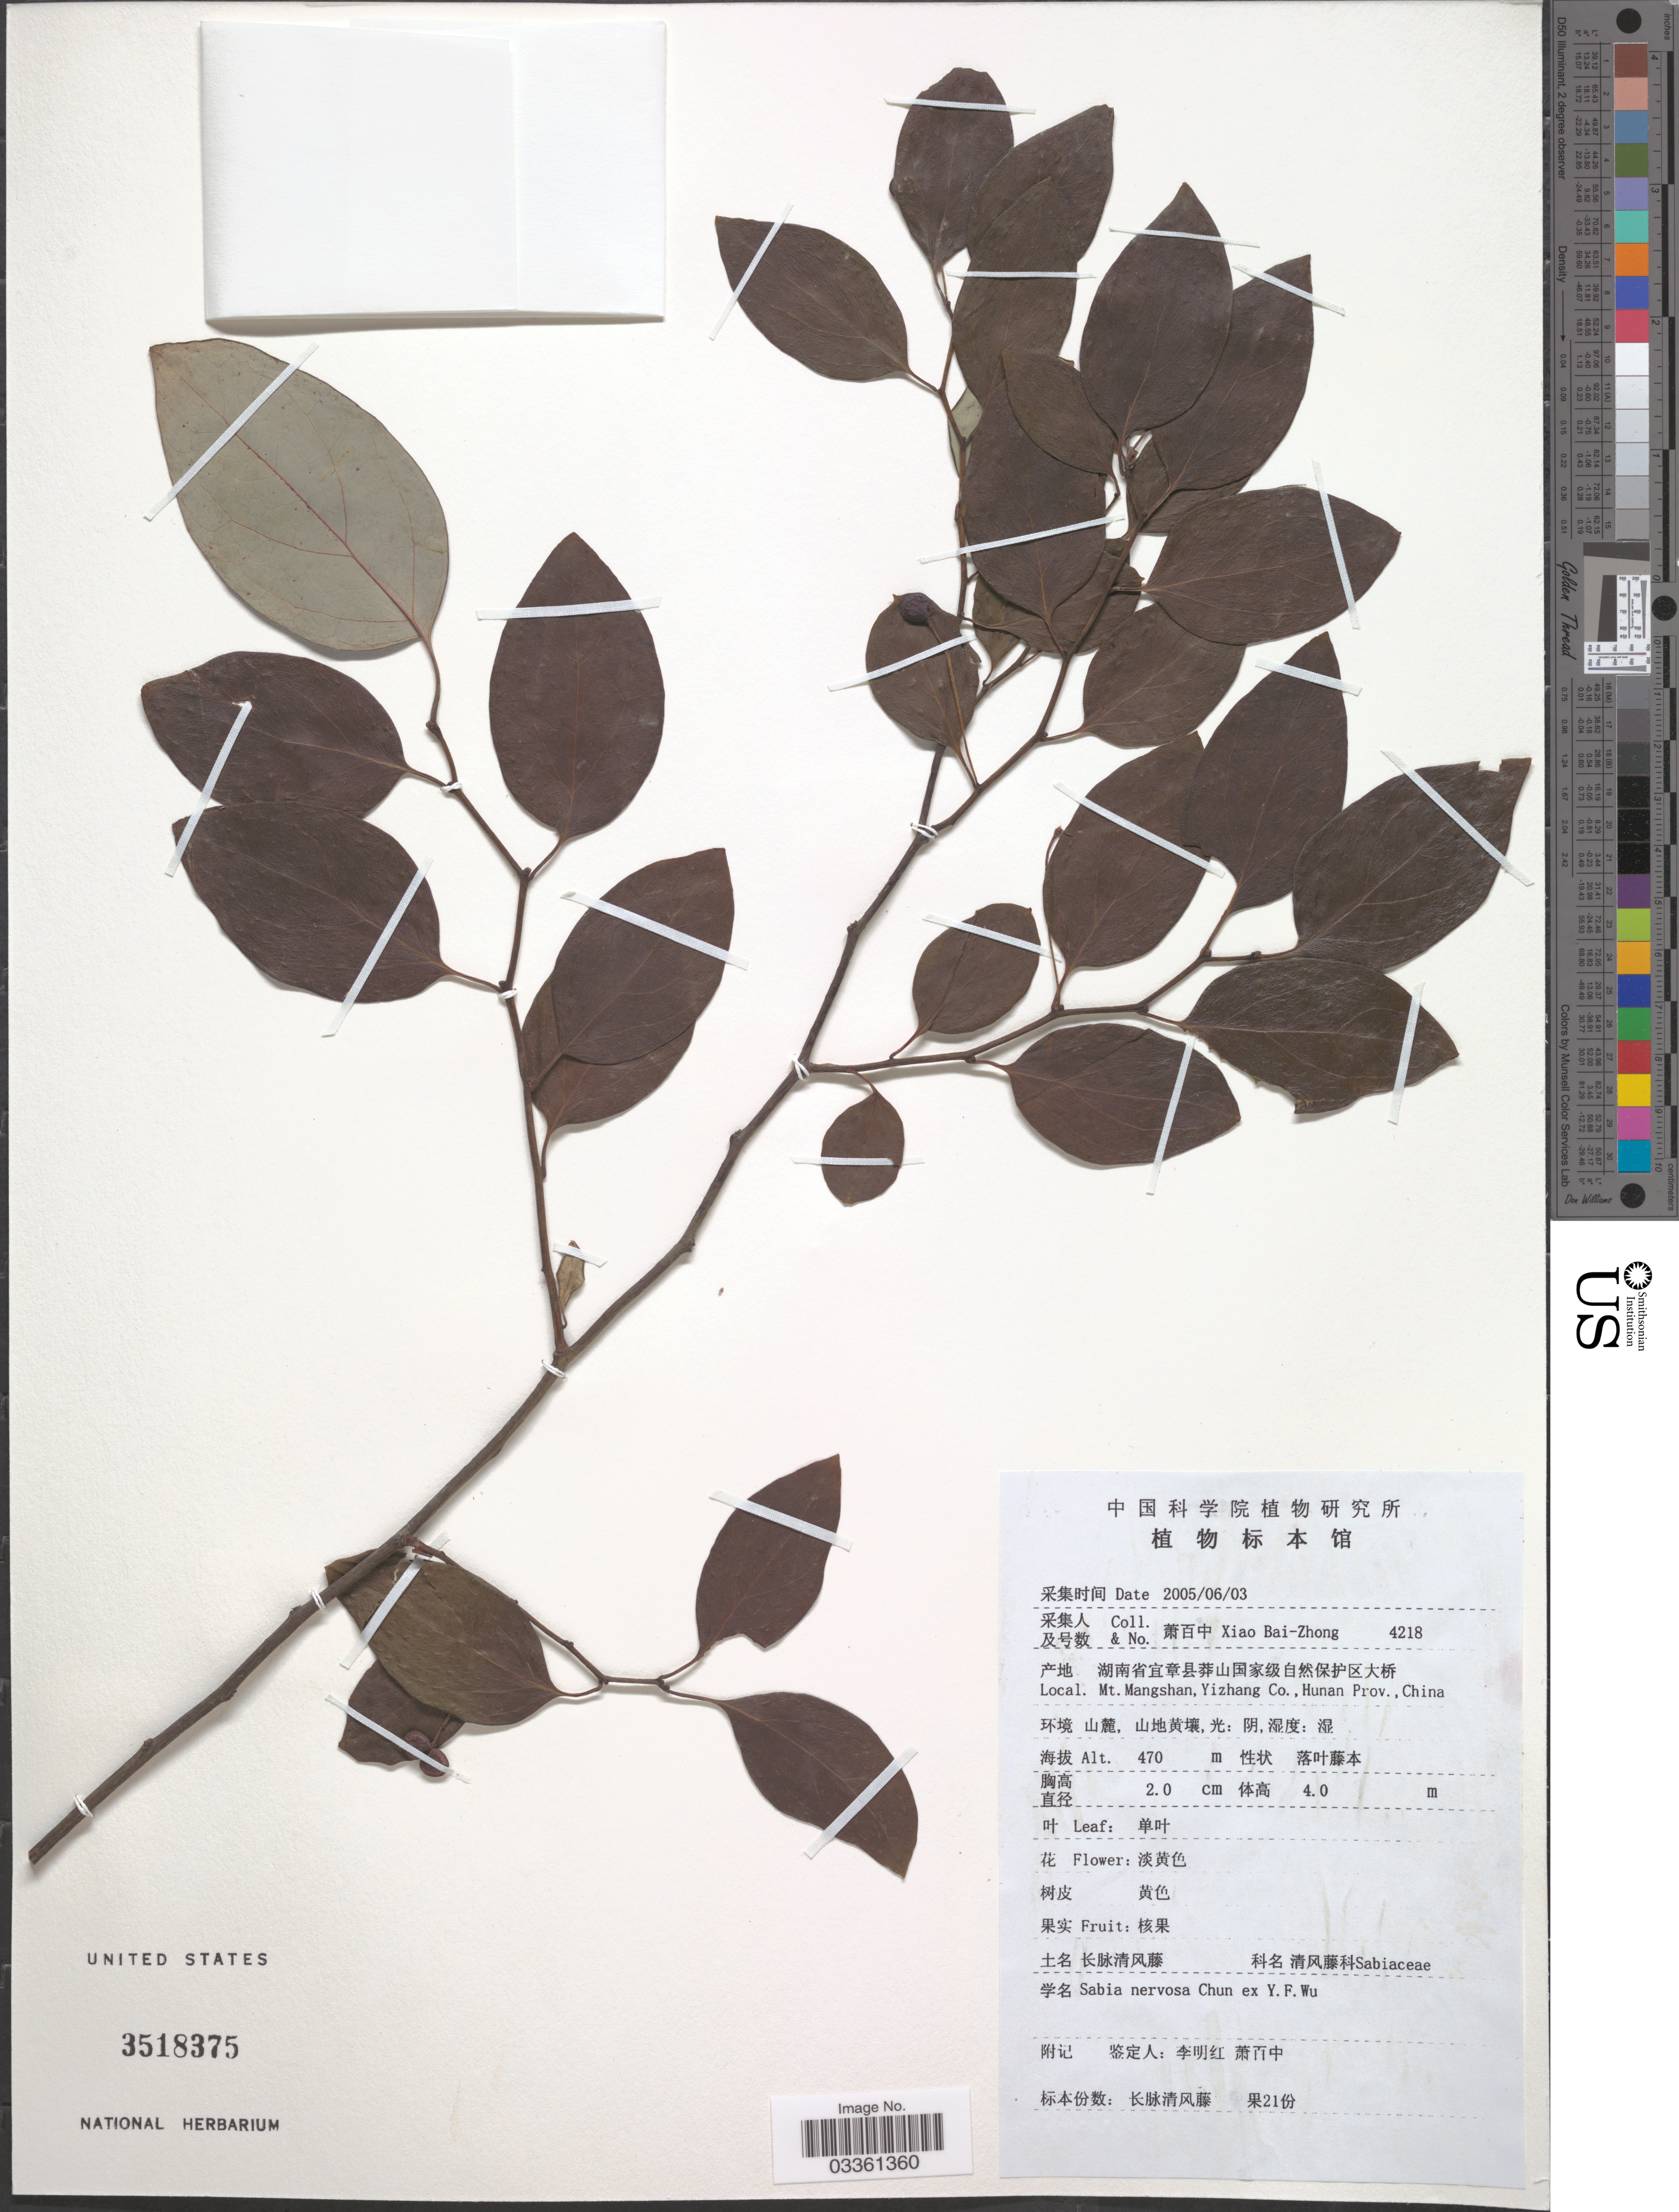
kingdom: Plantae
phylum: Tracheophyta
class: Magnoliopsida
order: Proteales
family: Sabiaceae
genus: Sabia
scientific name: Sabia nervosa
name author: Chun ex Y.F. Wu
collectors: B. Z. Xiao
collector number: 4218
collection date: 2005-06-03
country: China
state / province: Hunan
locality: Mt. Mangshan, Yizhang Co.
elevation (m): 470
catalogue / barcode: US 3518375